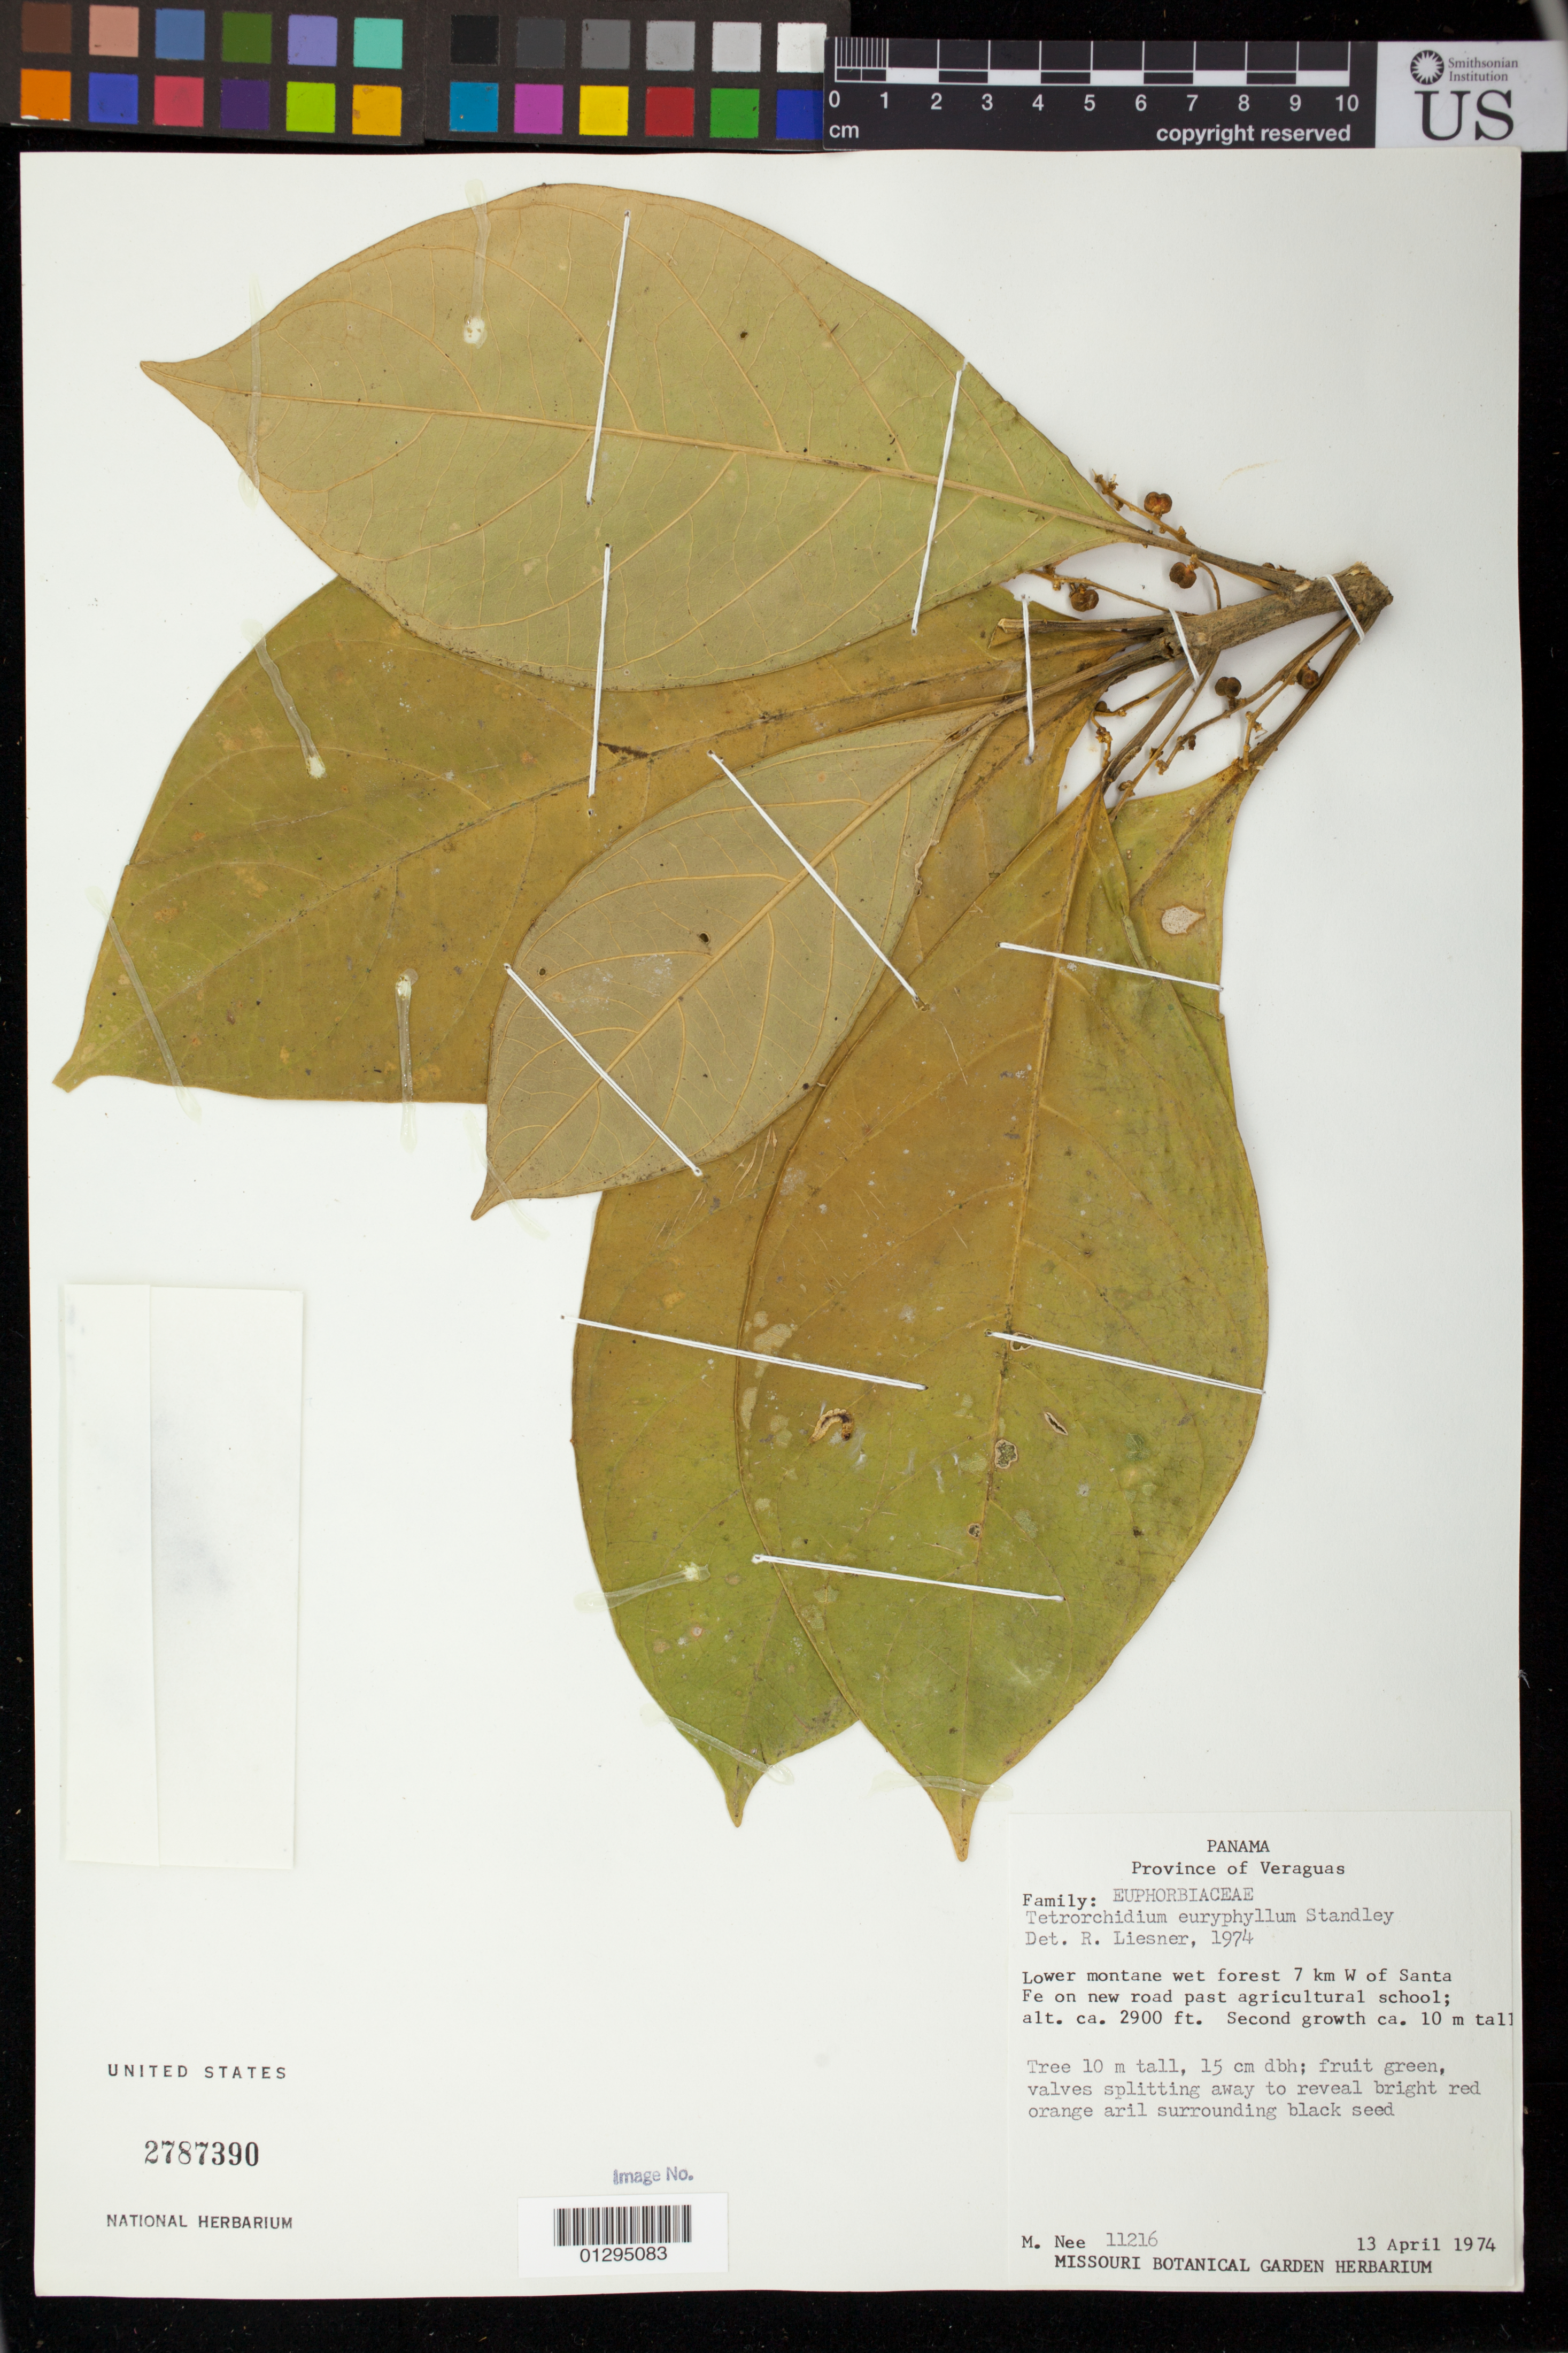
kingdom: Plantae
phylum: Tracheophyta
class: Magnoliopsida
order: Malpighiales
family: Euphorbiaceae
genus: Tetrorchidium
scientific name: Tetrorchidium euryphyllum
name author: Standl.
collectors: M. Nee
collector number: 11216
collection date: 1974-04-13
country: Panama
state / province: Veraguas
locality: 7 km West of Santa Fe on new road past agricultural school.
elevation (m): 884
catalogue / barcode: US 2787390